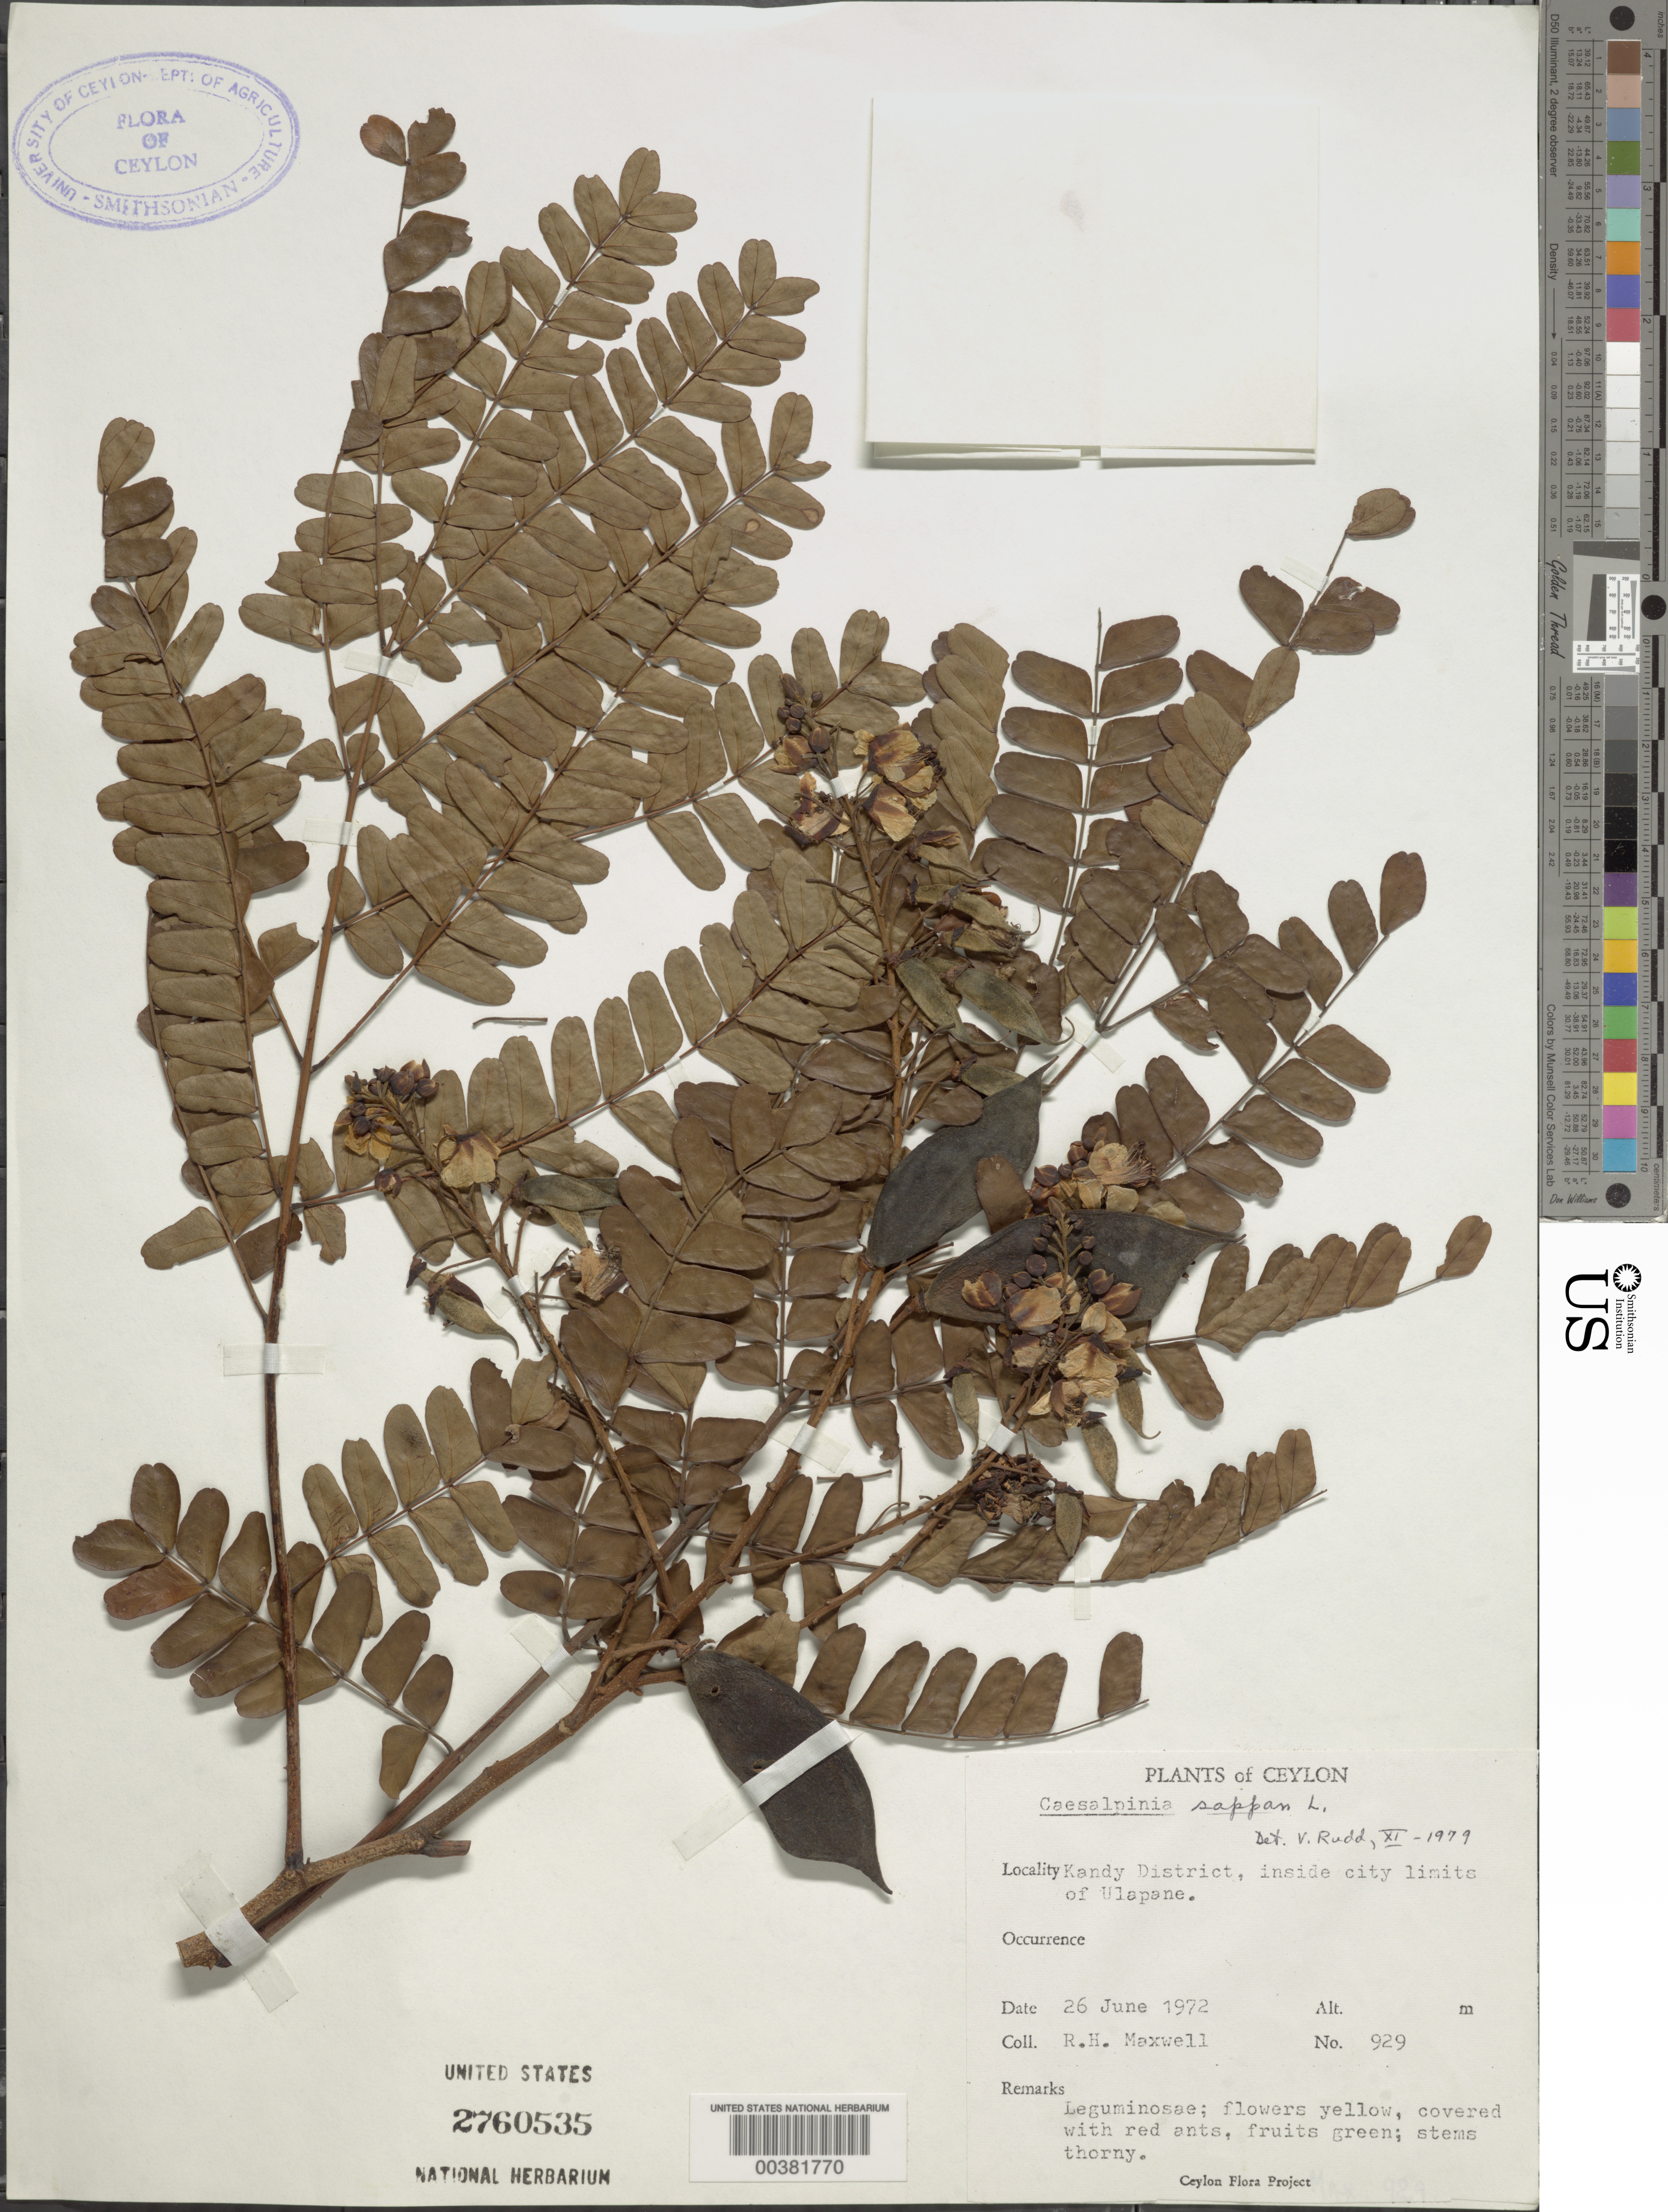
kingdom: Plantae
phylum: Tracheophyta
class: Magnoliopsida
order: Fabales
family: Fabaceae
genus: Biancaea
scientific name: Biancaea sappan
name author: (L.) Tod.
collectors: R. H. Maxwell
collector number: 929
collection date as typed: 26 Jun 1972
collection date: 1972-06-26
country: Sri Lanka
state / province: Central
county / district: Kandy Dist.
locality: Inside city limits of ulapane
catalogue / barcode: US 2760535